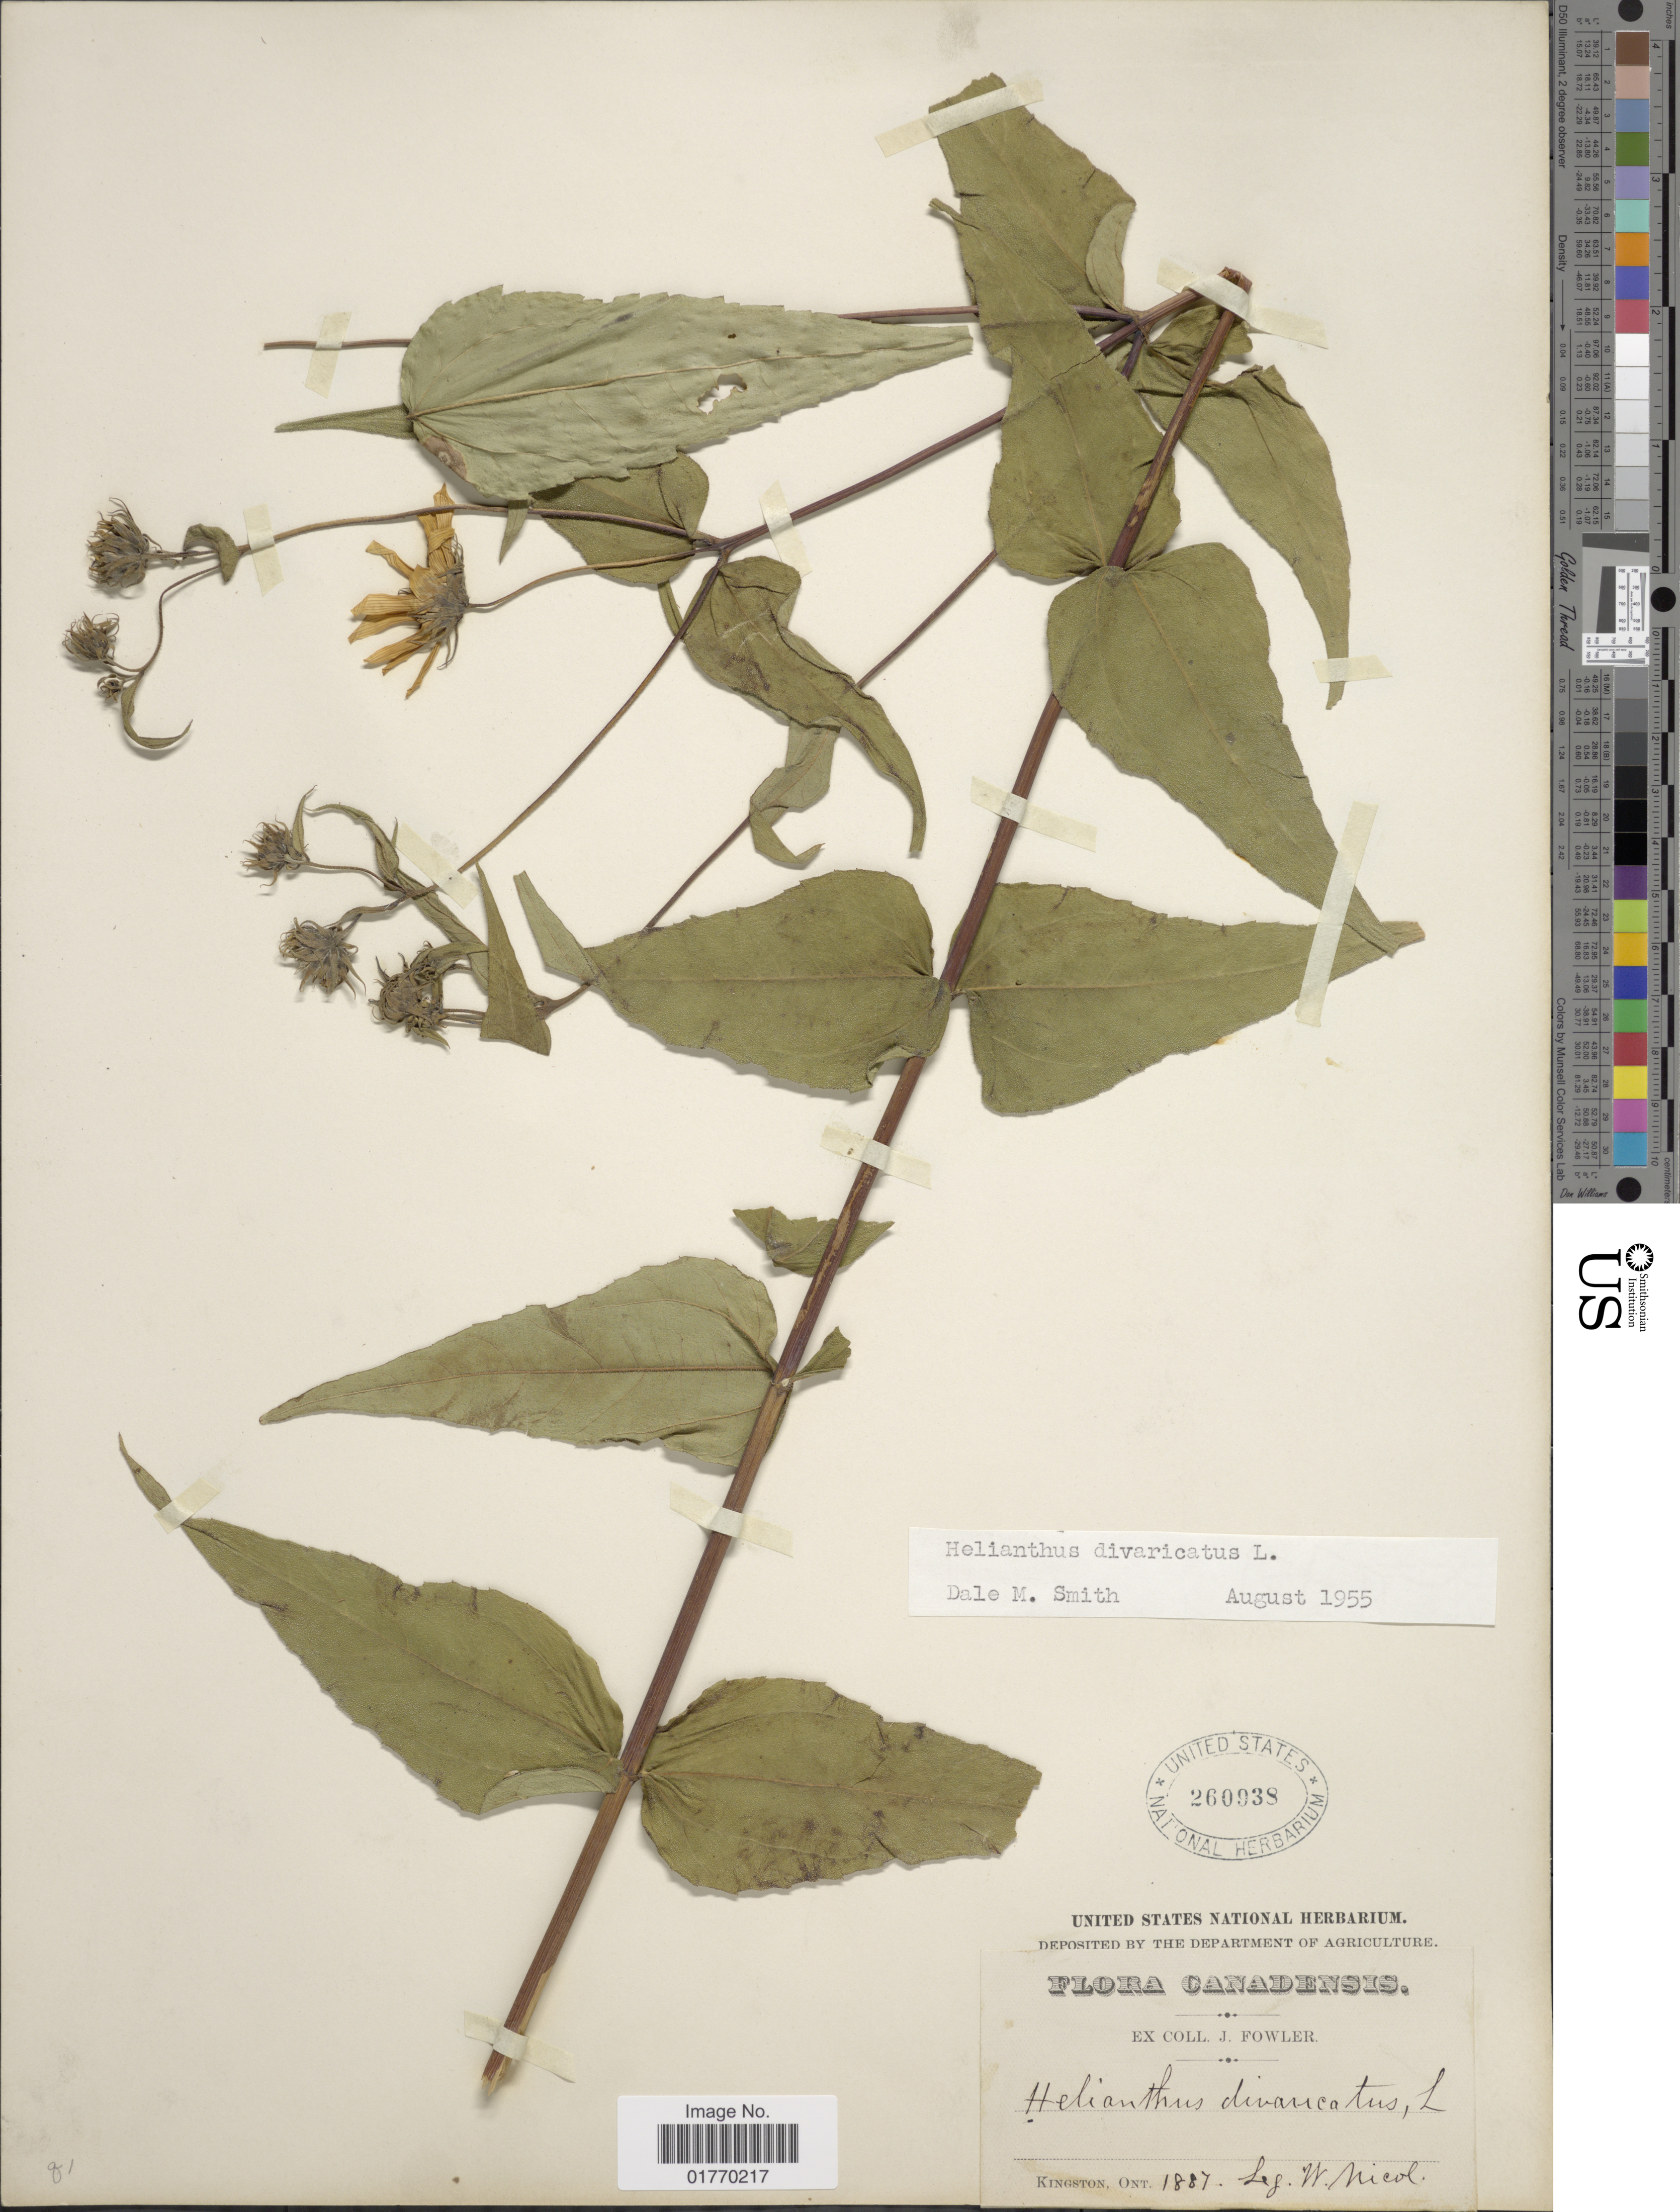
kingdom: Plantae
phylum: Tracheophyta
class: Magnoliopsida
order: Asterales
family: Asteraceae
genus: Helianthus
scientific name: Helianthus divaricatus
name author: L.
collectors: W. Nicol.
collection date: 1887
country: Canada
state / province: Ontario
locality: Kingston, Ont.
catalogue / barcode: US 260938